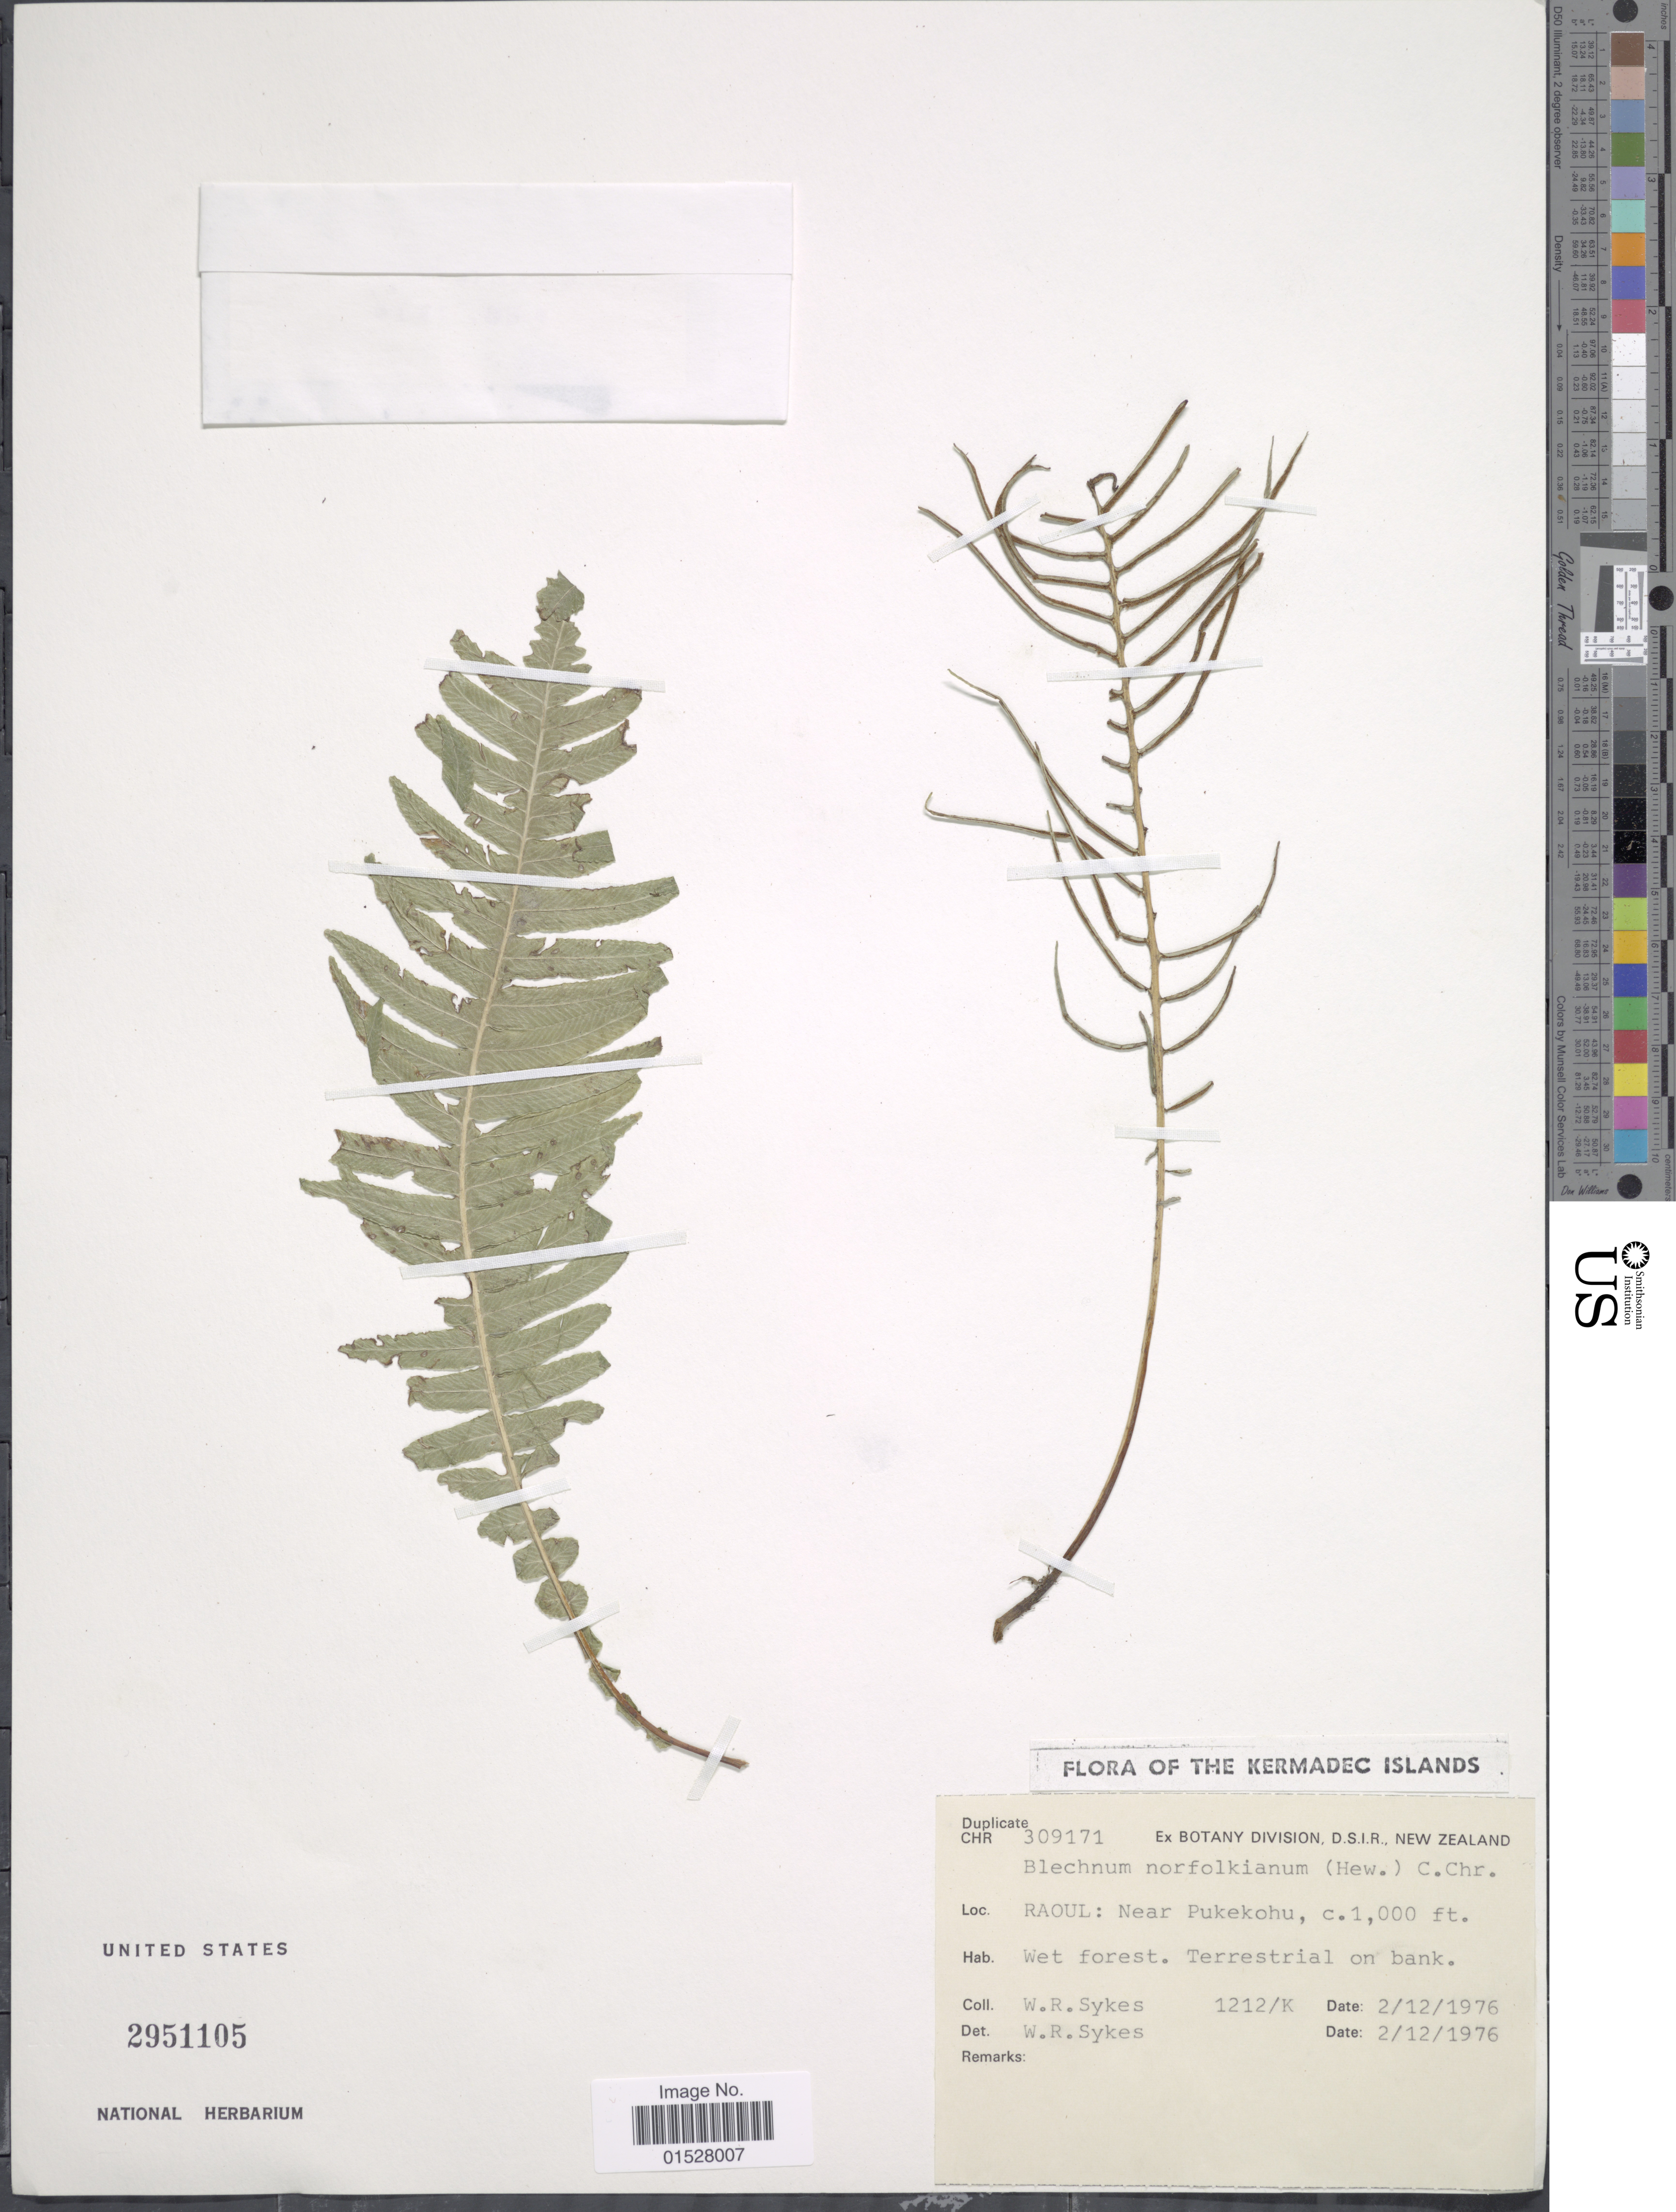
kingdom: Plantae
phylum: Tracheophyta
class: Polypodiopsida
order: Polypodiales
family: Blechnaceae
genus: Blechnum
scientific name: Blechnum norfolkianum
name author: (Heward) Maiden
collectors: W. R. Sykes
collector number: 1212/K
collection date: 1976-12-02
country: New Zealand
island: Raoul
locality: Raoul: Near Pukekohu.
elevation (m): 305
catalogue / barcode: US 2951105